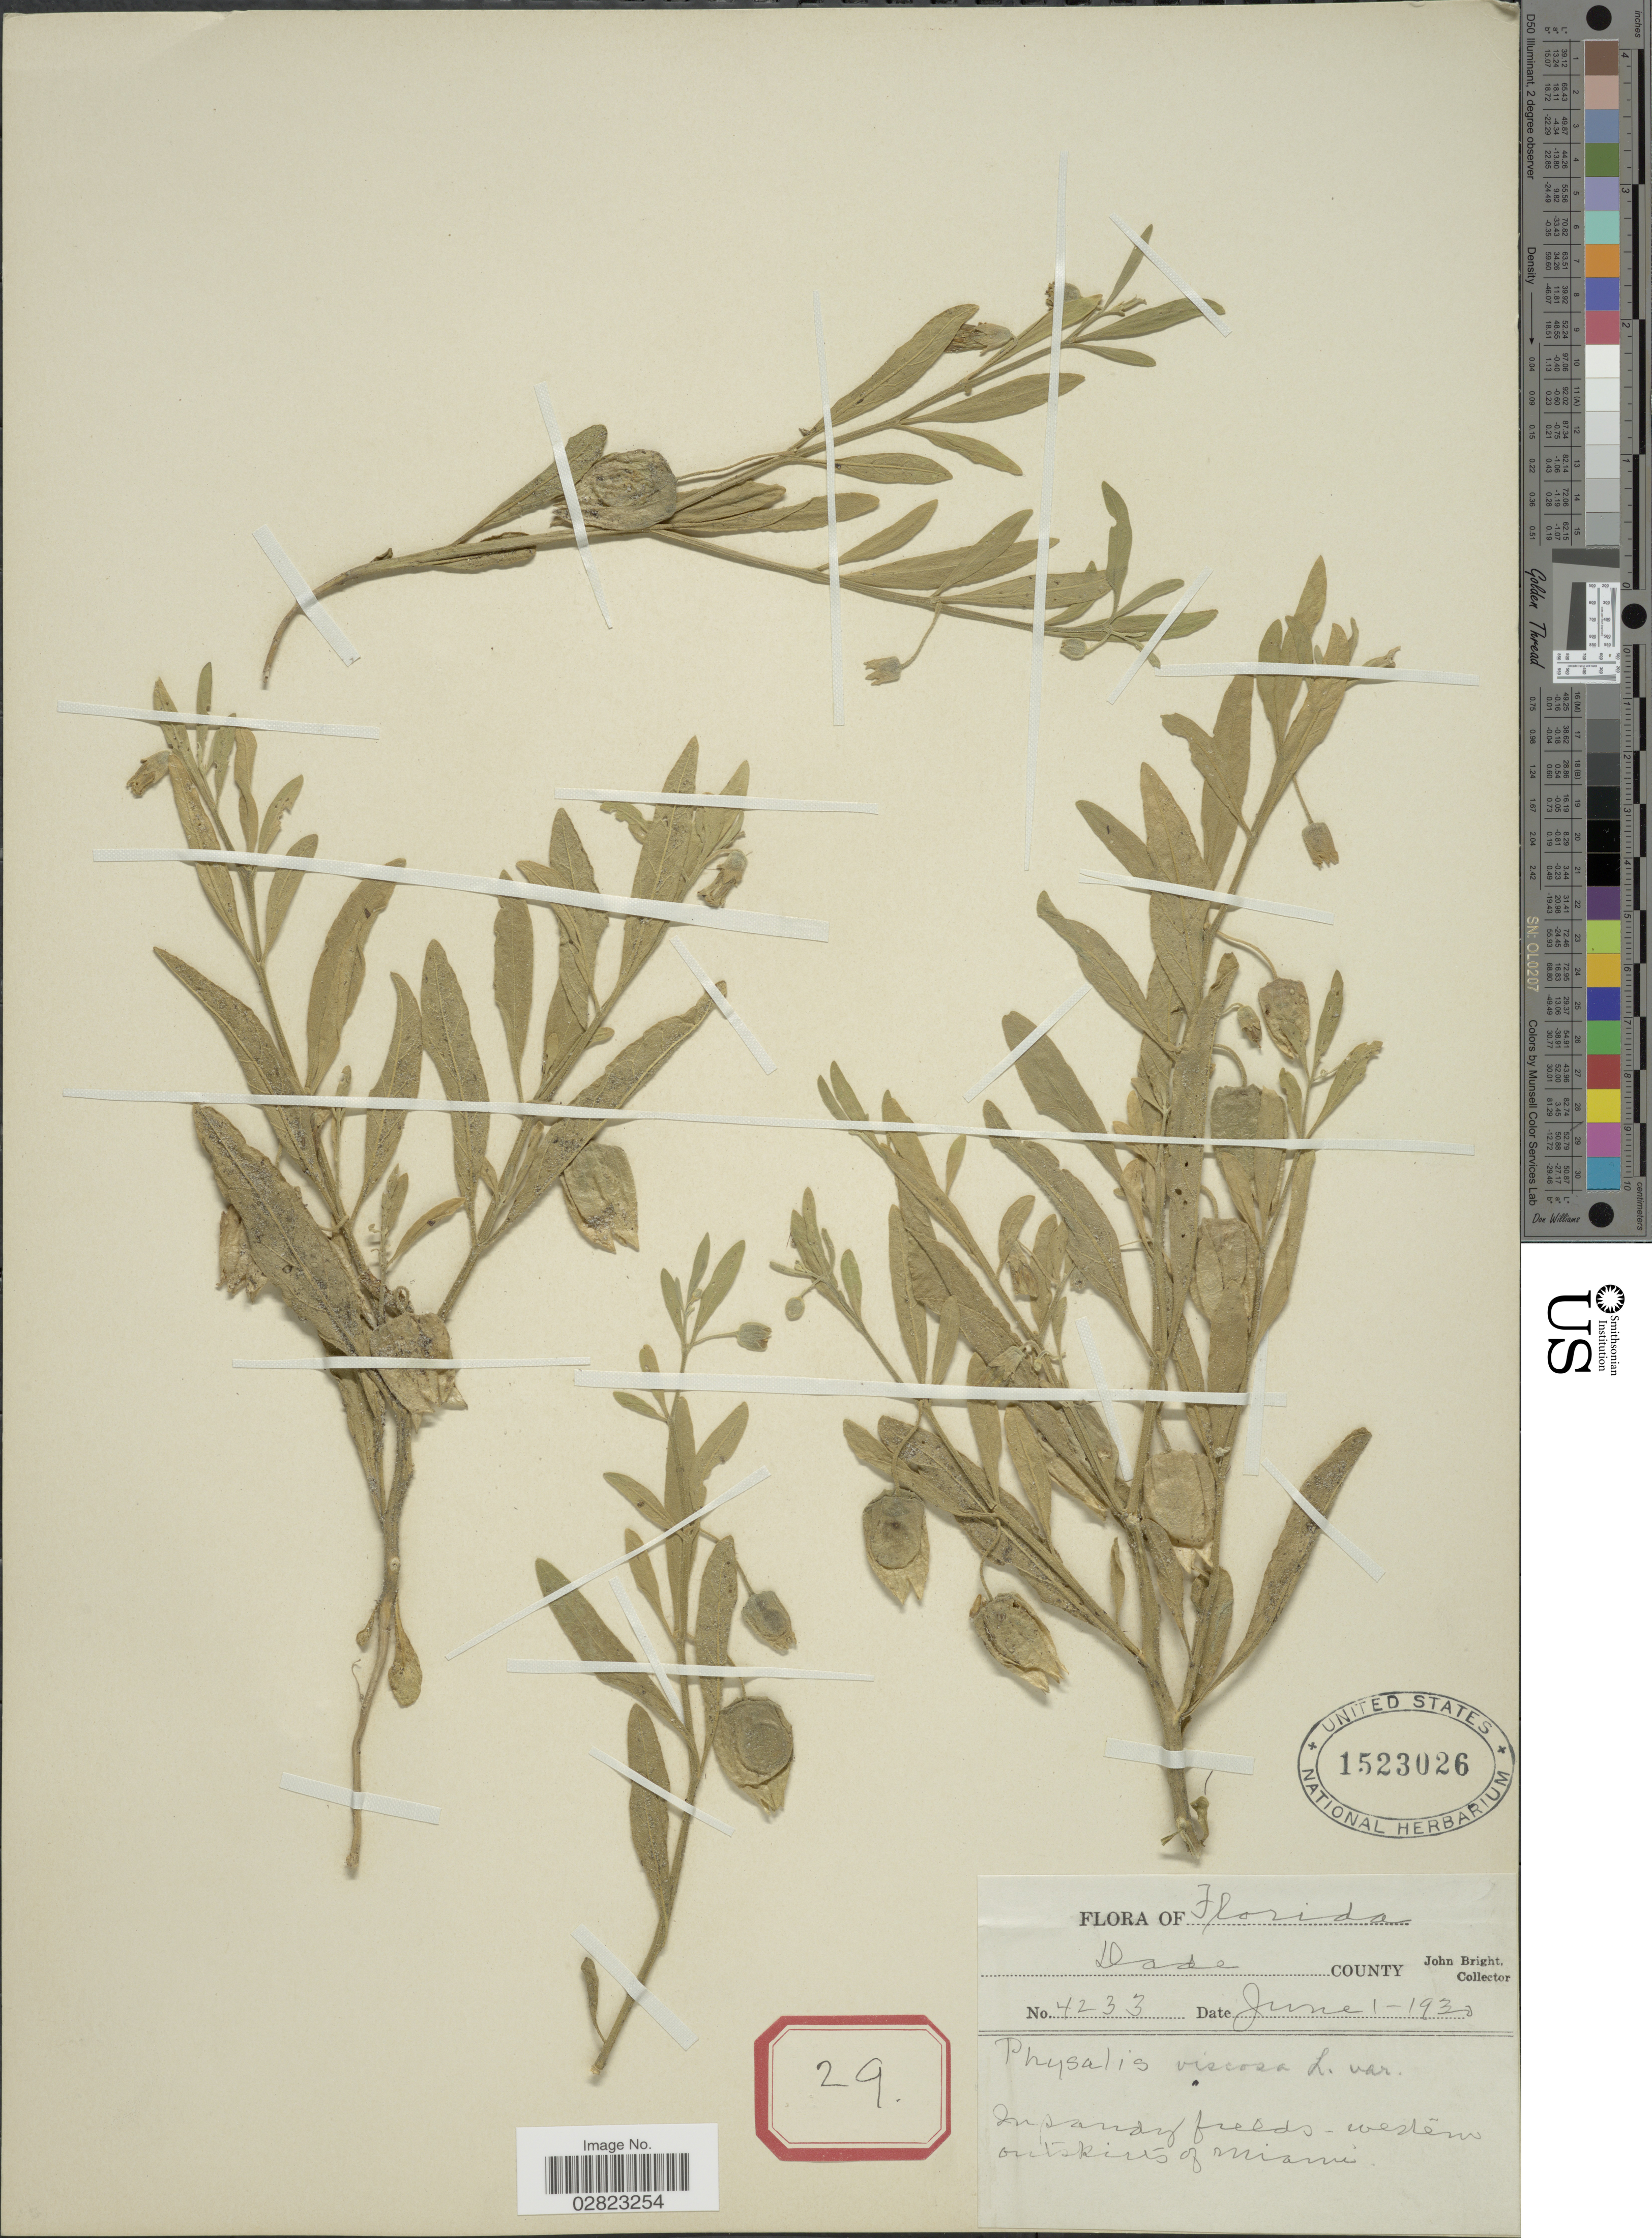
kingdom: Plantae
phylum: Tracheophyta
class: Magnoliopsida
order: Solanales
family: Solanaceae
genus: Physalis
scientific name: Physalis elliottii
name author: Kunze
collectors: J. Bright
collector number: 4233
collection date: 1930-06-01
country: United States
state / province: Florida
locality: Dade County. Western outskirts of Miami.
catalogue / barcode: US 1523026